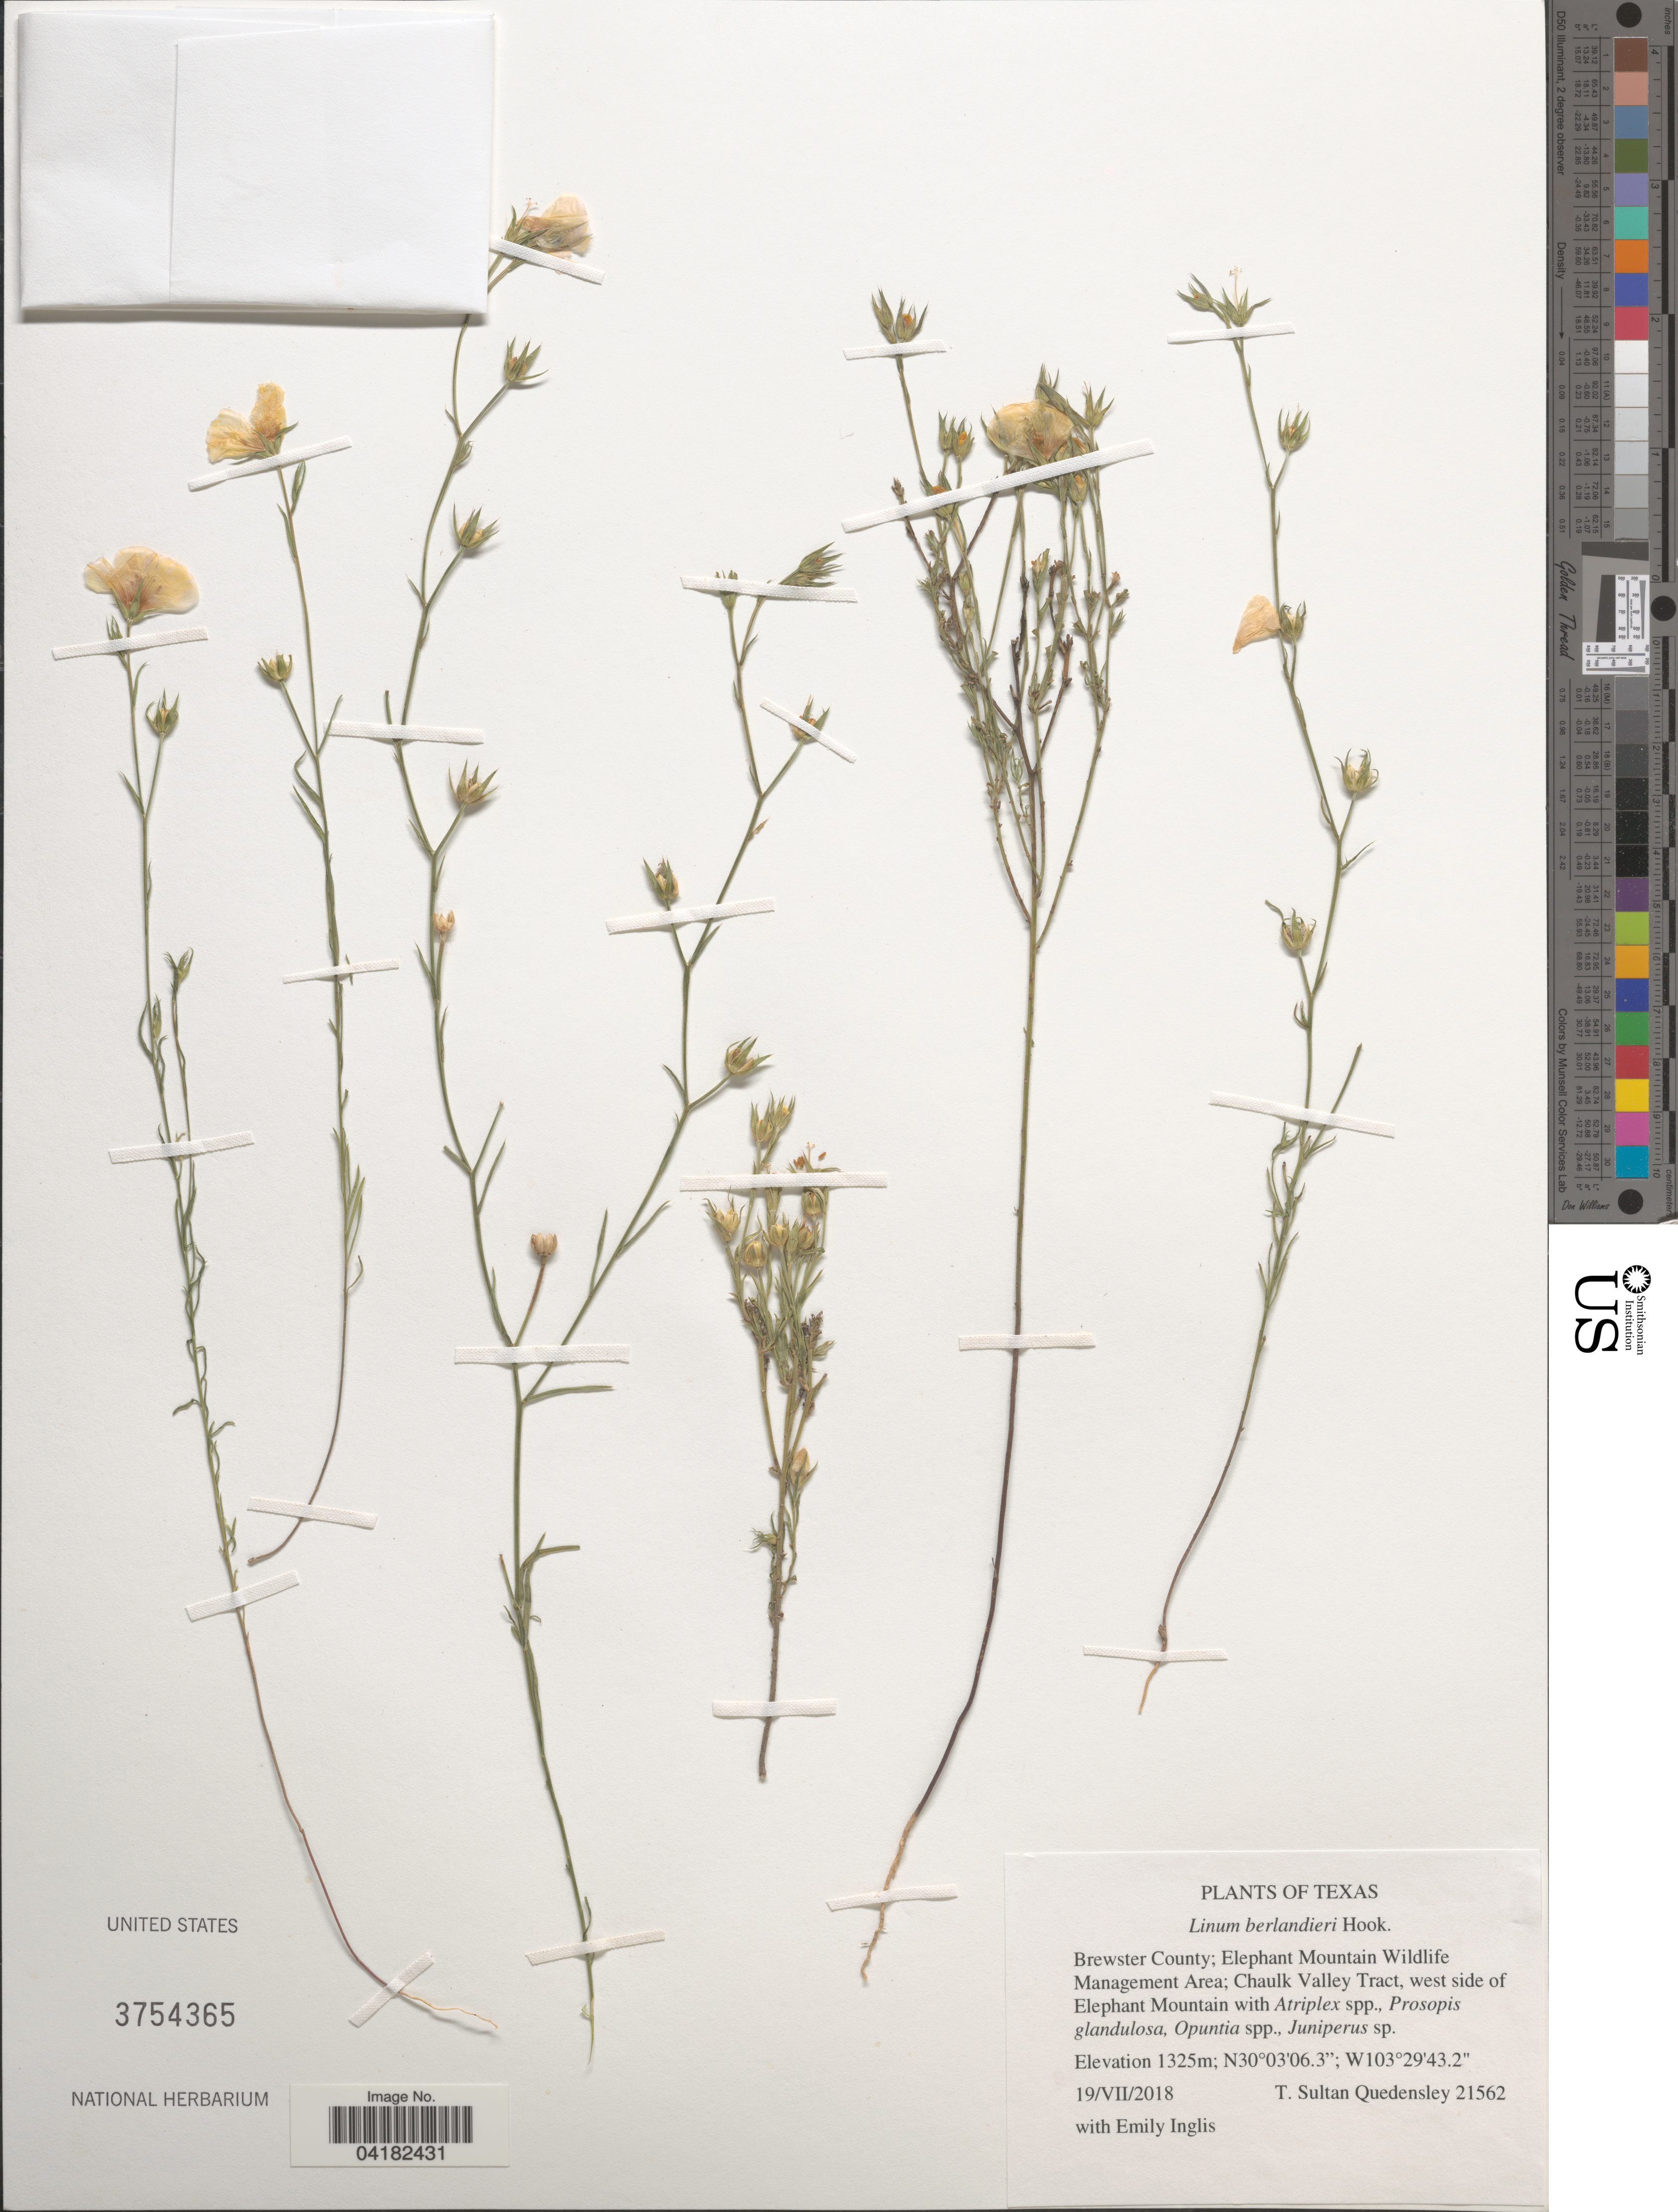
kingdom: Plantae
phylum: Tracheophyta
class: Magnoliopsida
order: Malpighiales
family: Linaceae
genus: Linum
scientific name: Linum berlandieri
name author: Hook.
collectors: T. S. Quedensley & E. Inglis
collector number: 21562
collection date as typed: Transcribed d/m/y: 19/7/2018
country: United States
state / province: Texas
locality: Brewster County; Elephant Mountain Wildlife Management Area; Chaulk Valley Tract, west side of Elephant Mountain.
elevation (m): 1325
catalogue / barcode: US 3754365